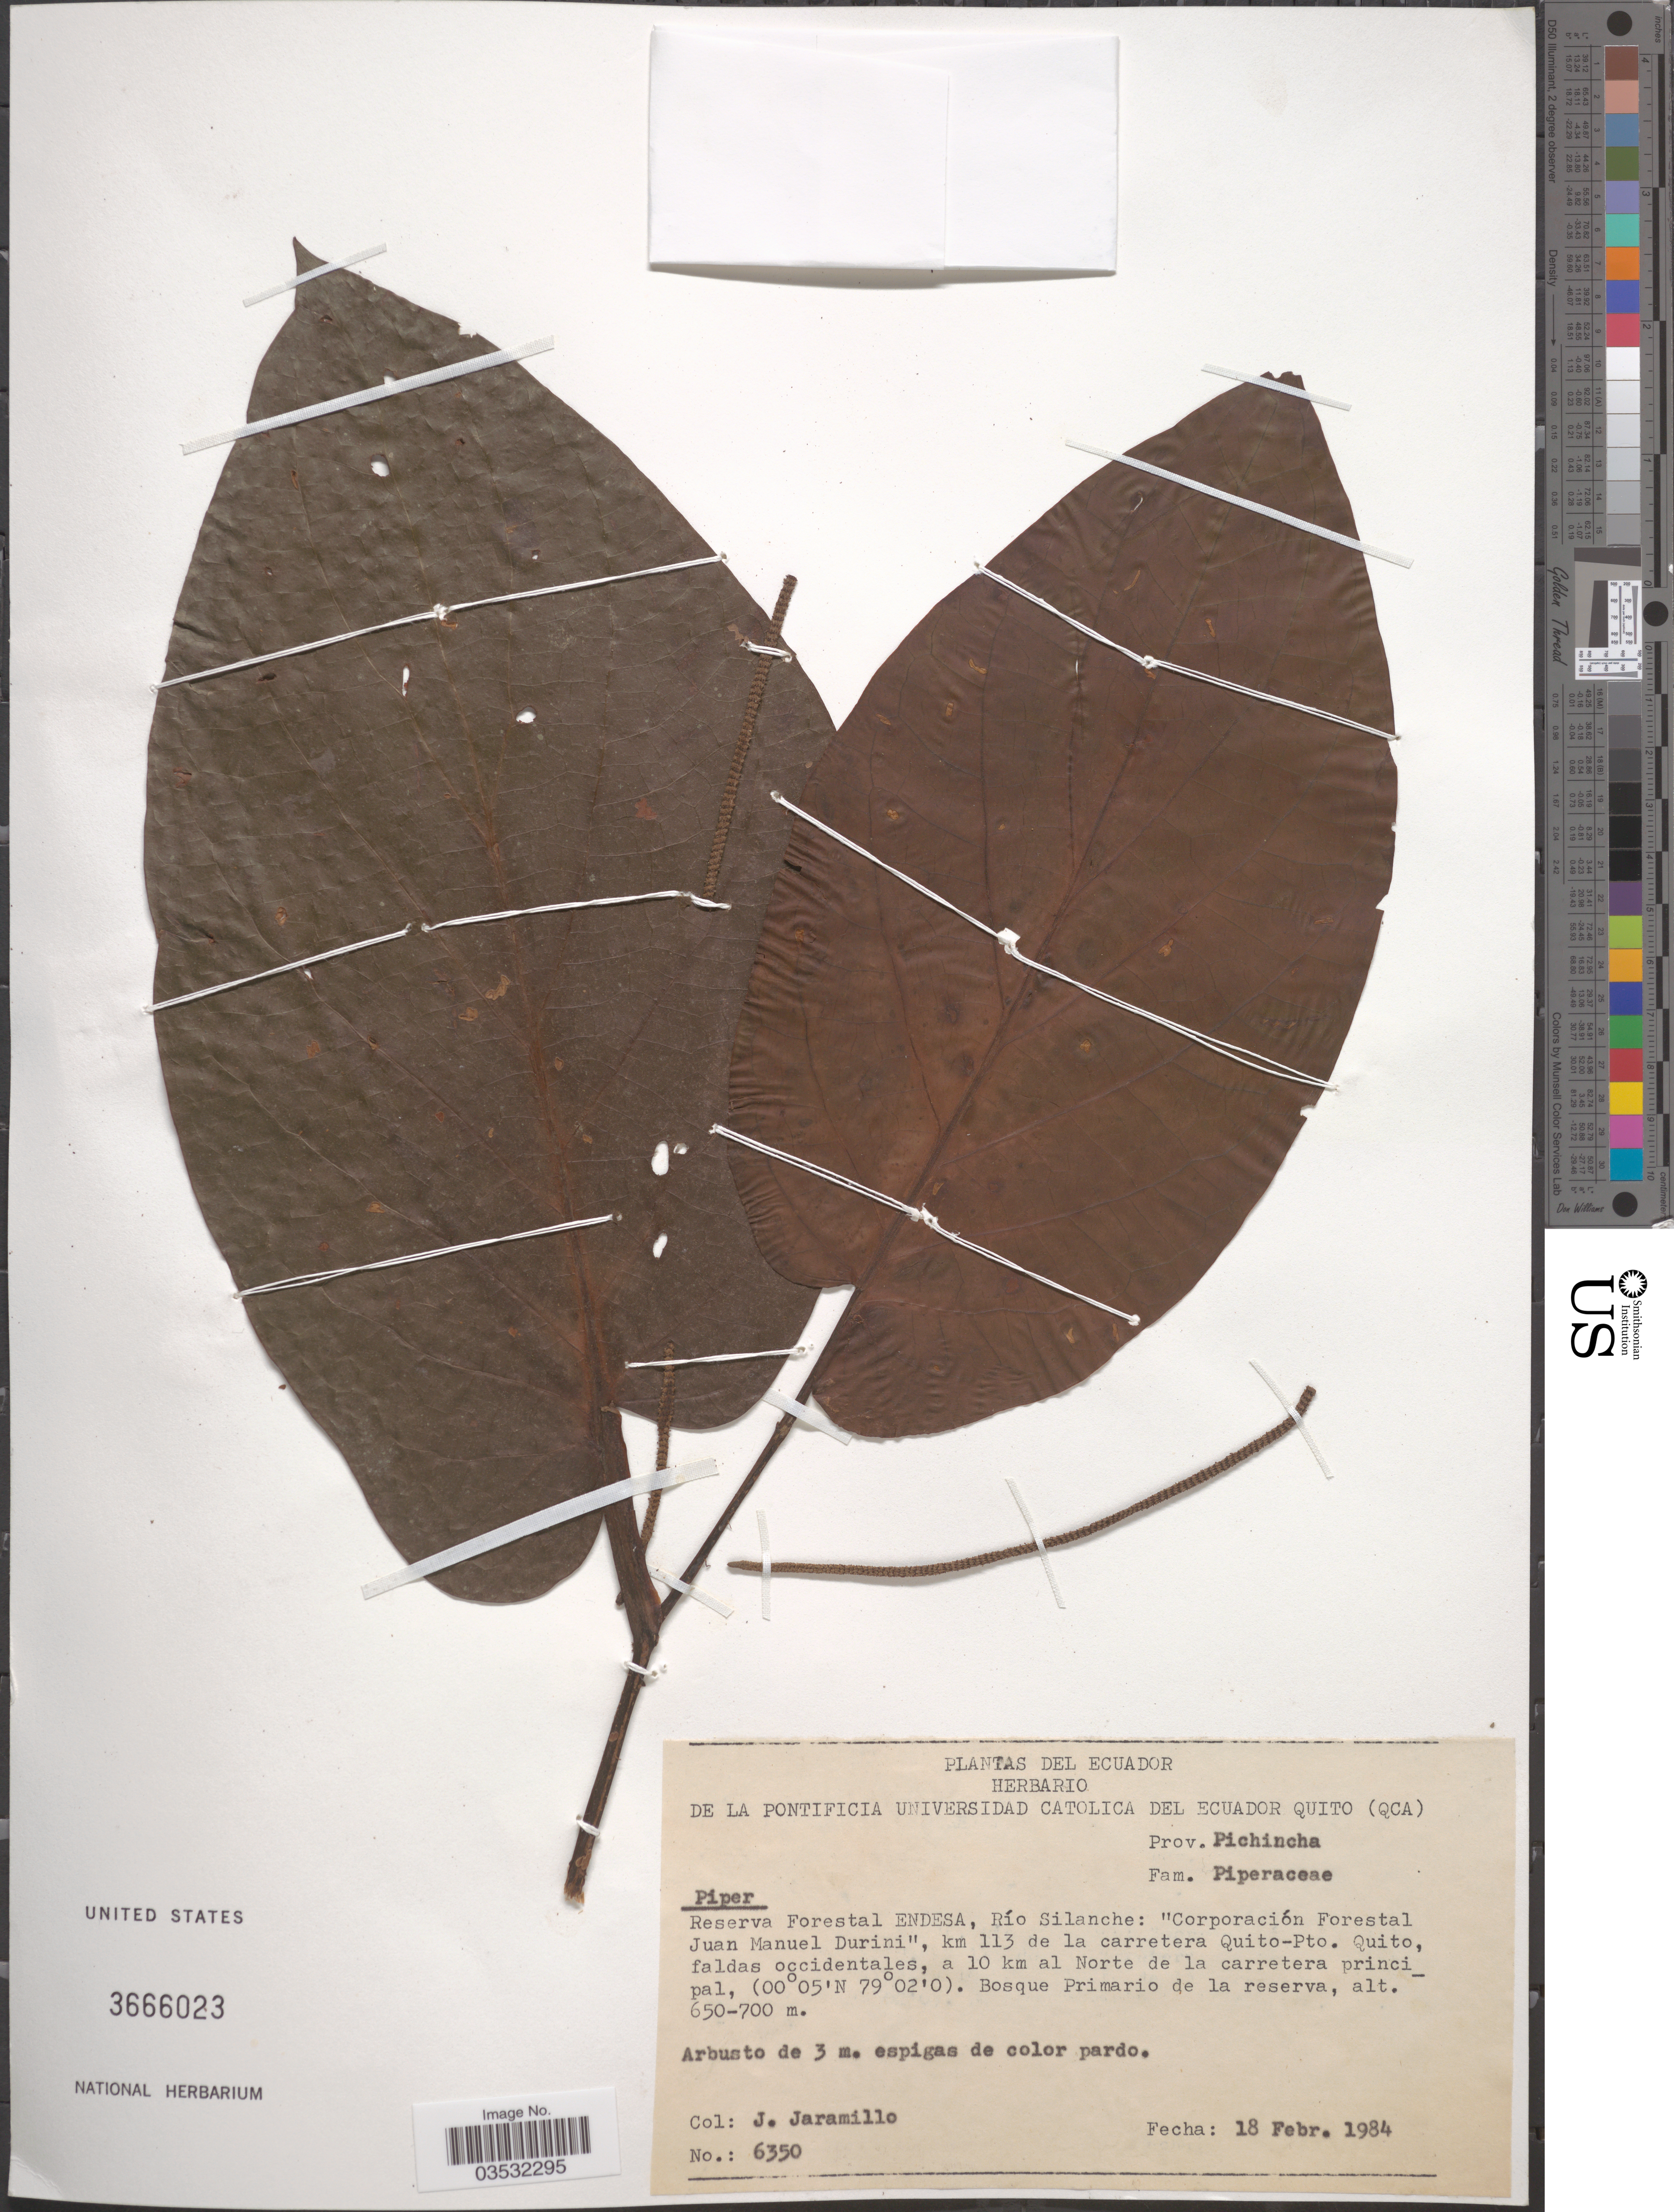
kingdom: Plantae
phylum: Tracheophyta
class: Magnoliopsida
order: Piperales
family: Piperaceae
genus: Piper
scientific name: Piper sp.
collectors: J. Jaramillo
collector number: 6350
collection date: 1984-02-18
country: Ecuador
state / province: Pichincha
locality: Reserva Forestal Endesa, Río Silanche: "Corporación Forestal Juan Manuel Durini", km 113 de la carretera Quito-Pto. Quito, faldas occidentales, a 10 km al Norte de la carretera principal.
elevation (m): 650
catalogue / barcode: US 3666023